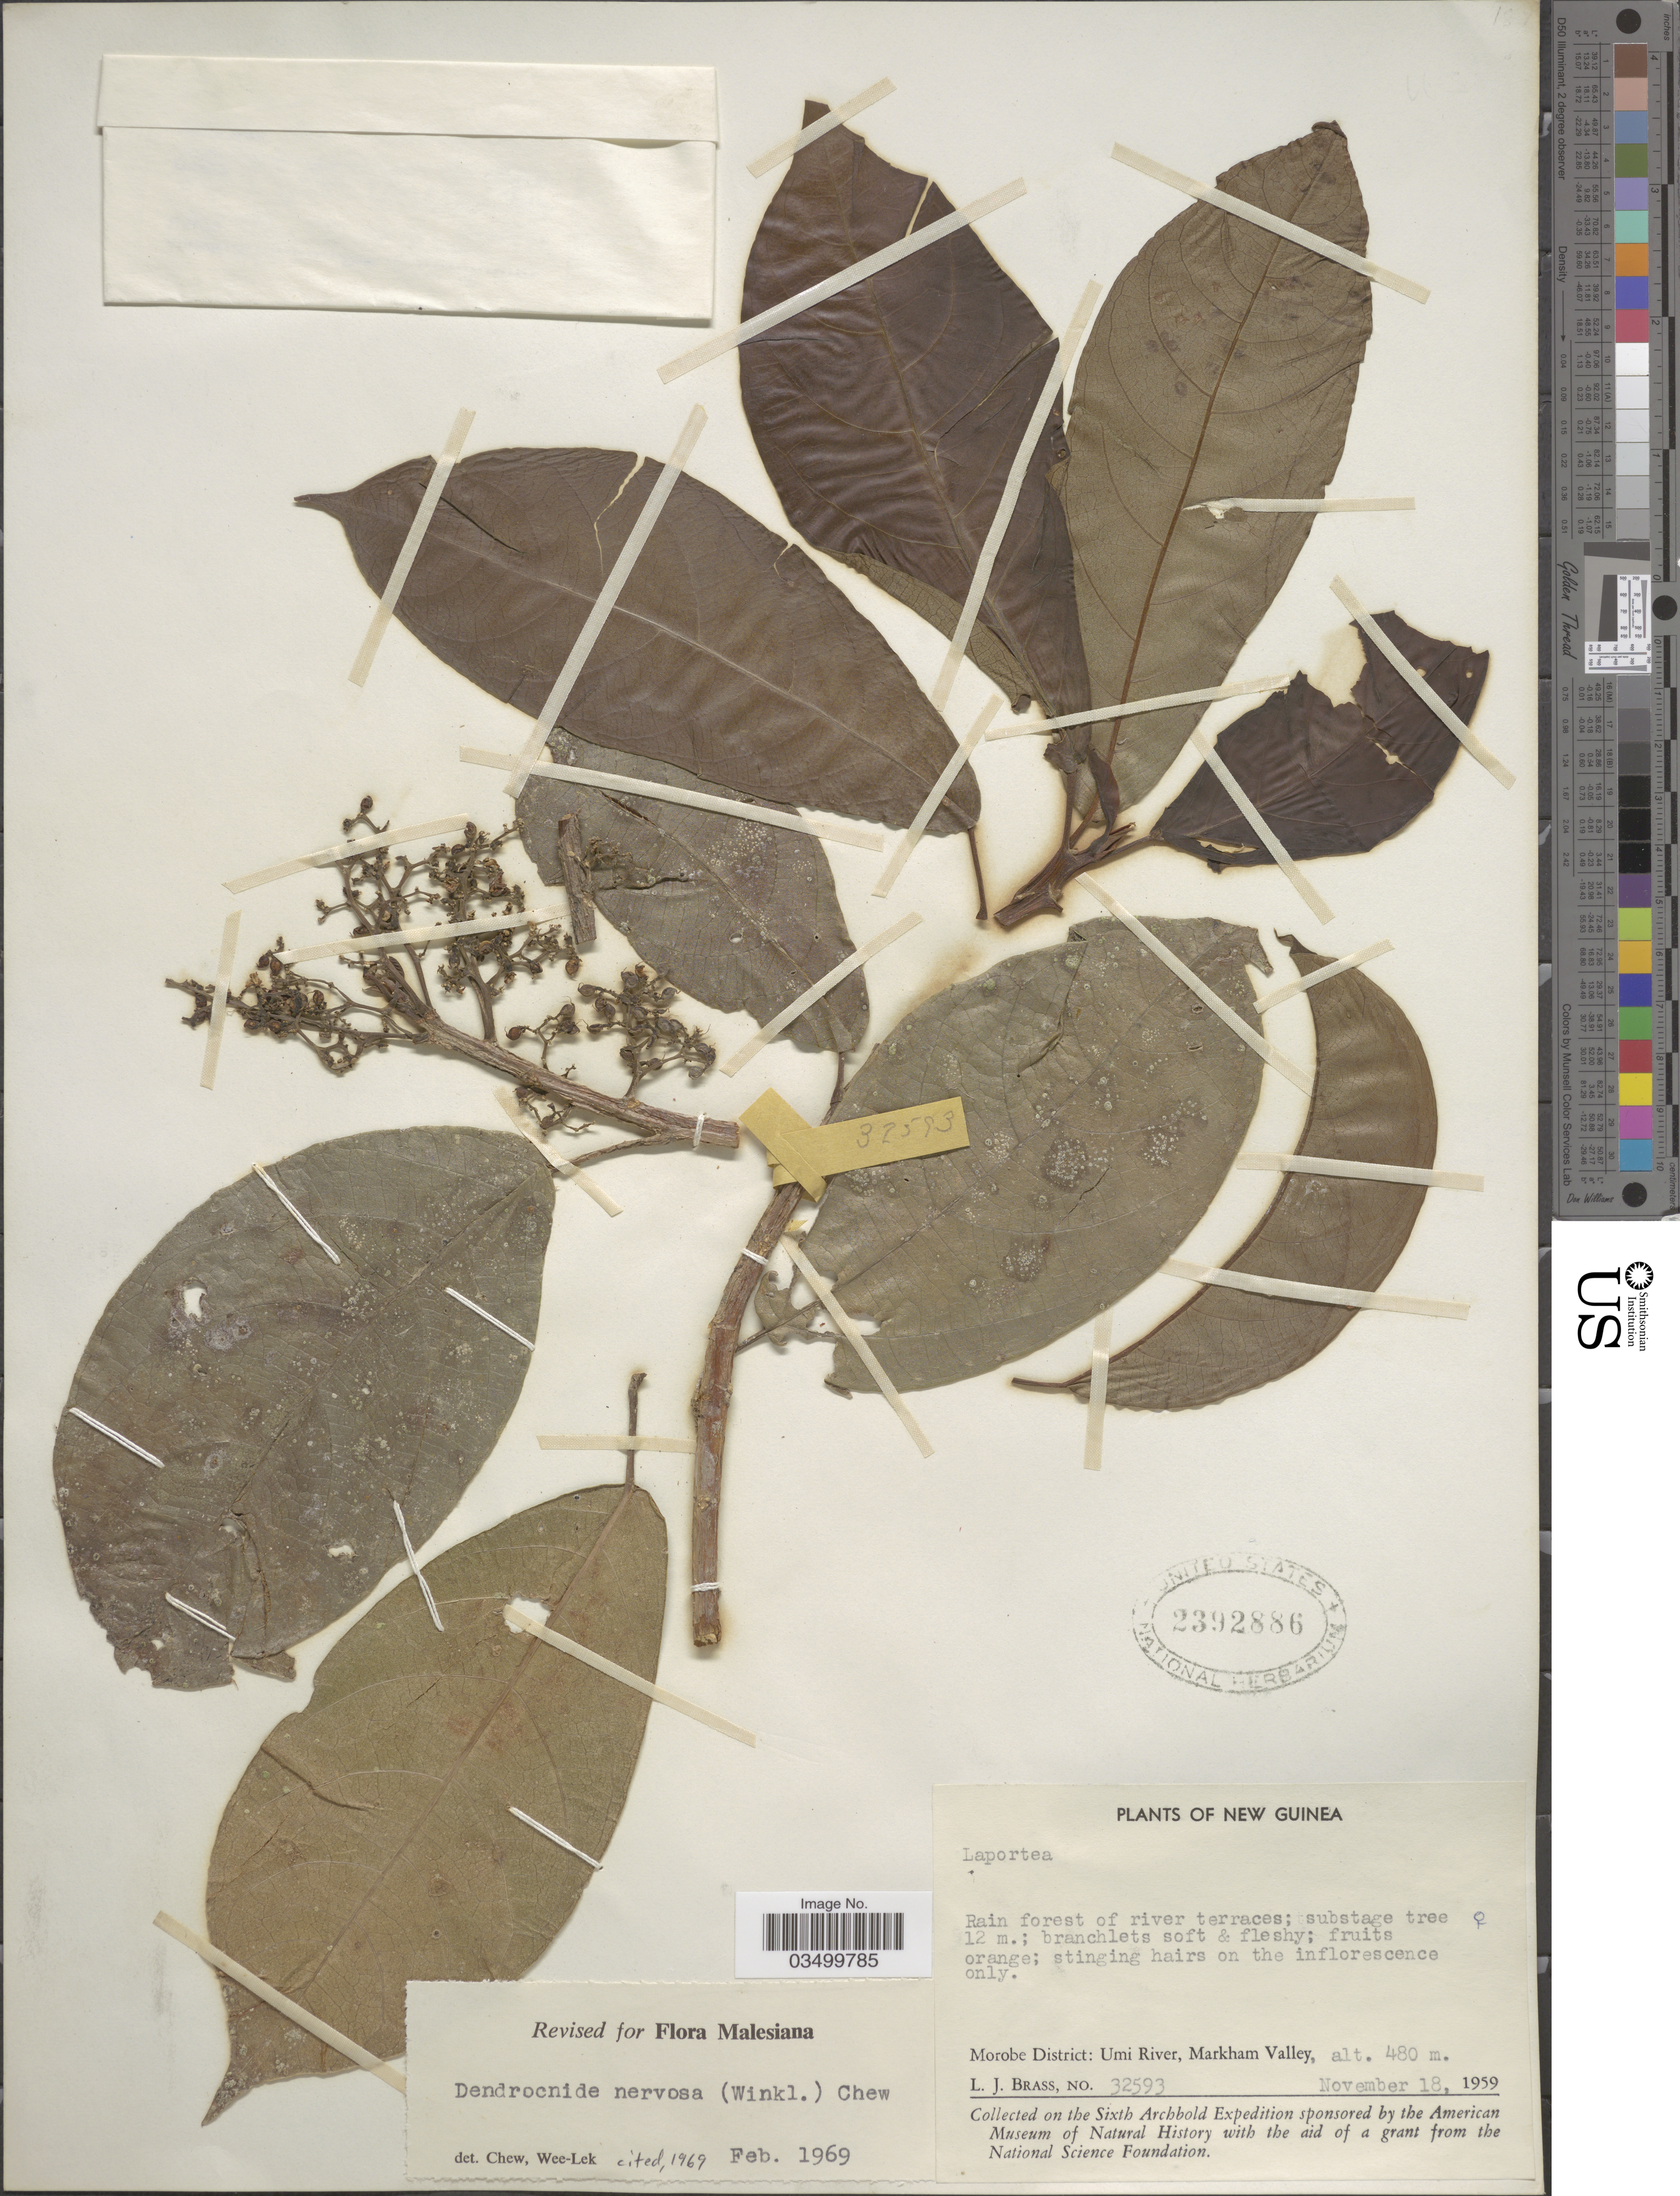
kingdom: Plantae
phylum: Tracheophyta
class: Magnoliopsida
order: Rosales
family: Urticaceae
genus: Dendrocnide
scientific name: Dendrocnide nervosa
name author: Chew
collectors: L. J. Brass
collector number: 32593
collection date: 1959-11-18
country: Papua New Guinea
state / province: Morobe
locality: New Guinea. Morobe District: Umi River, Markham Valley.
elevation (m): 480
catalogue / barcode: US 2392886